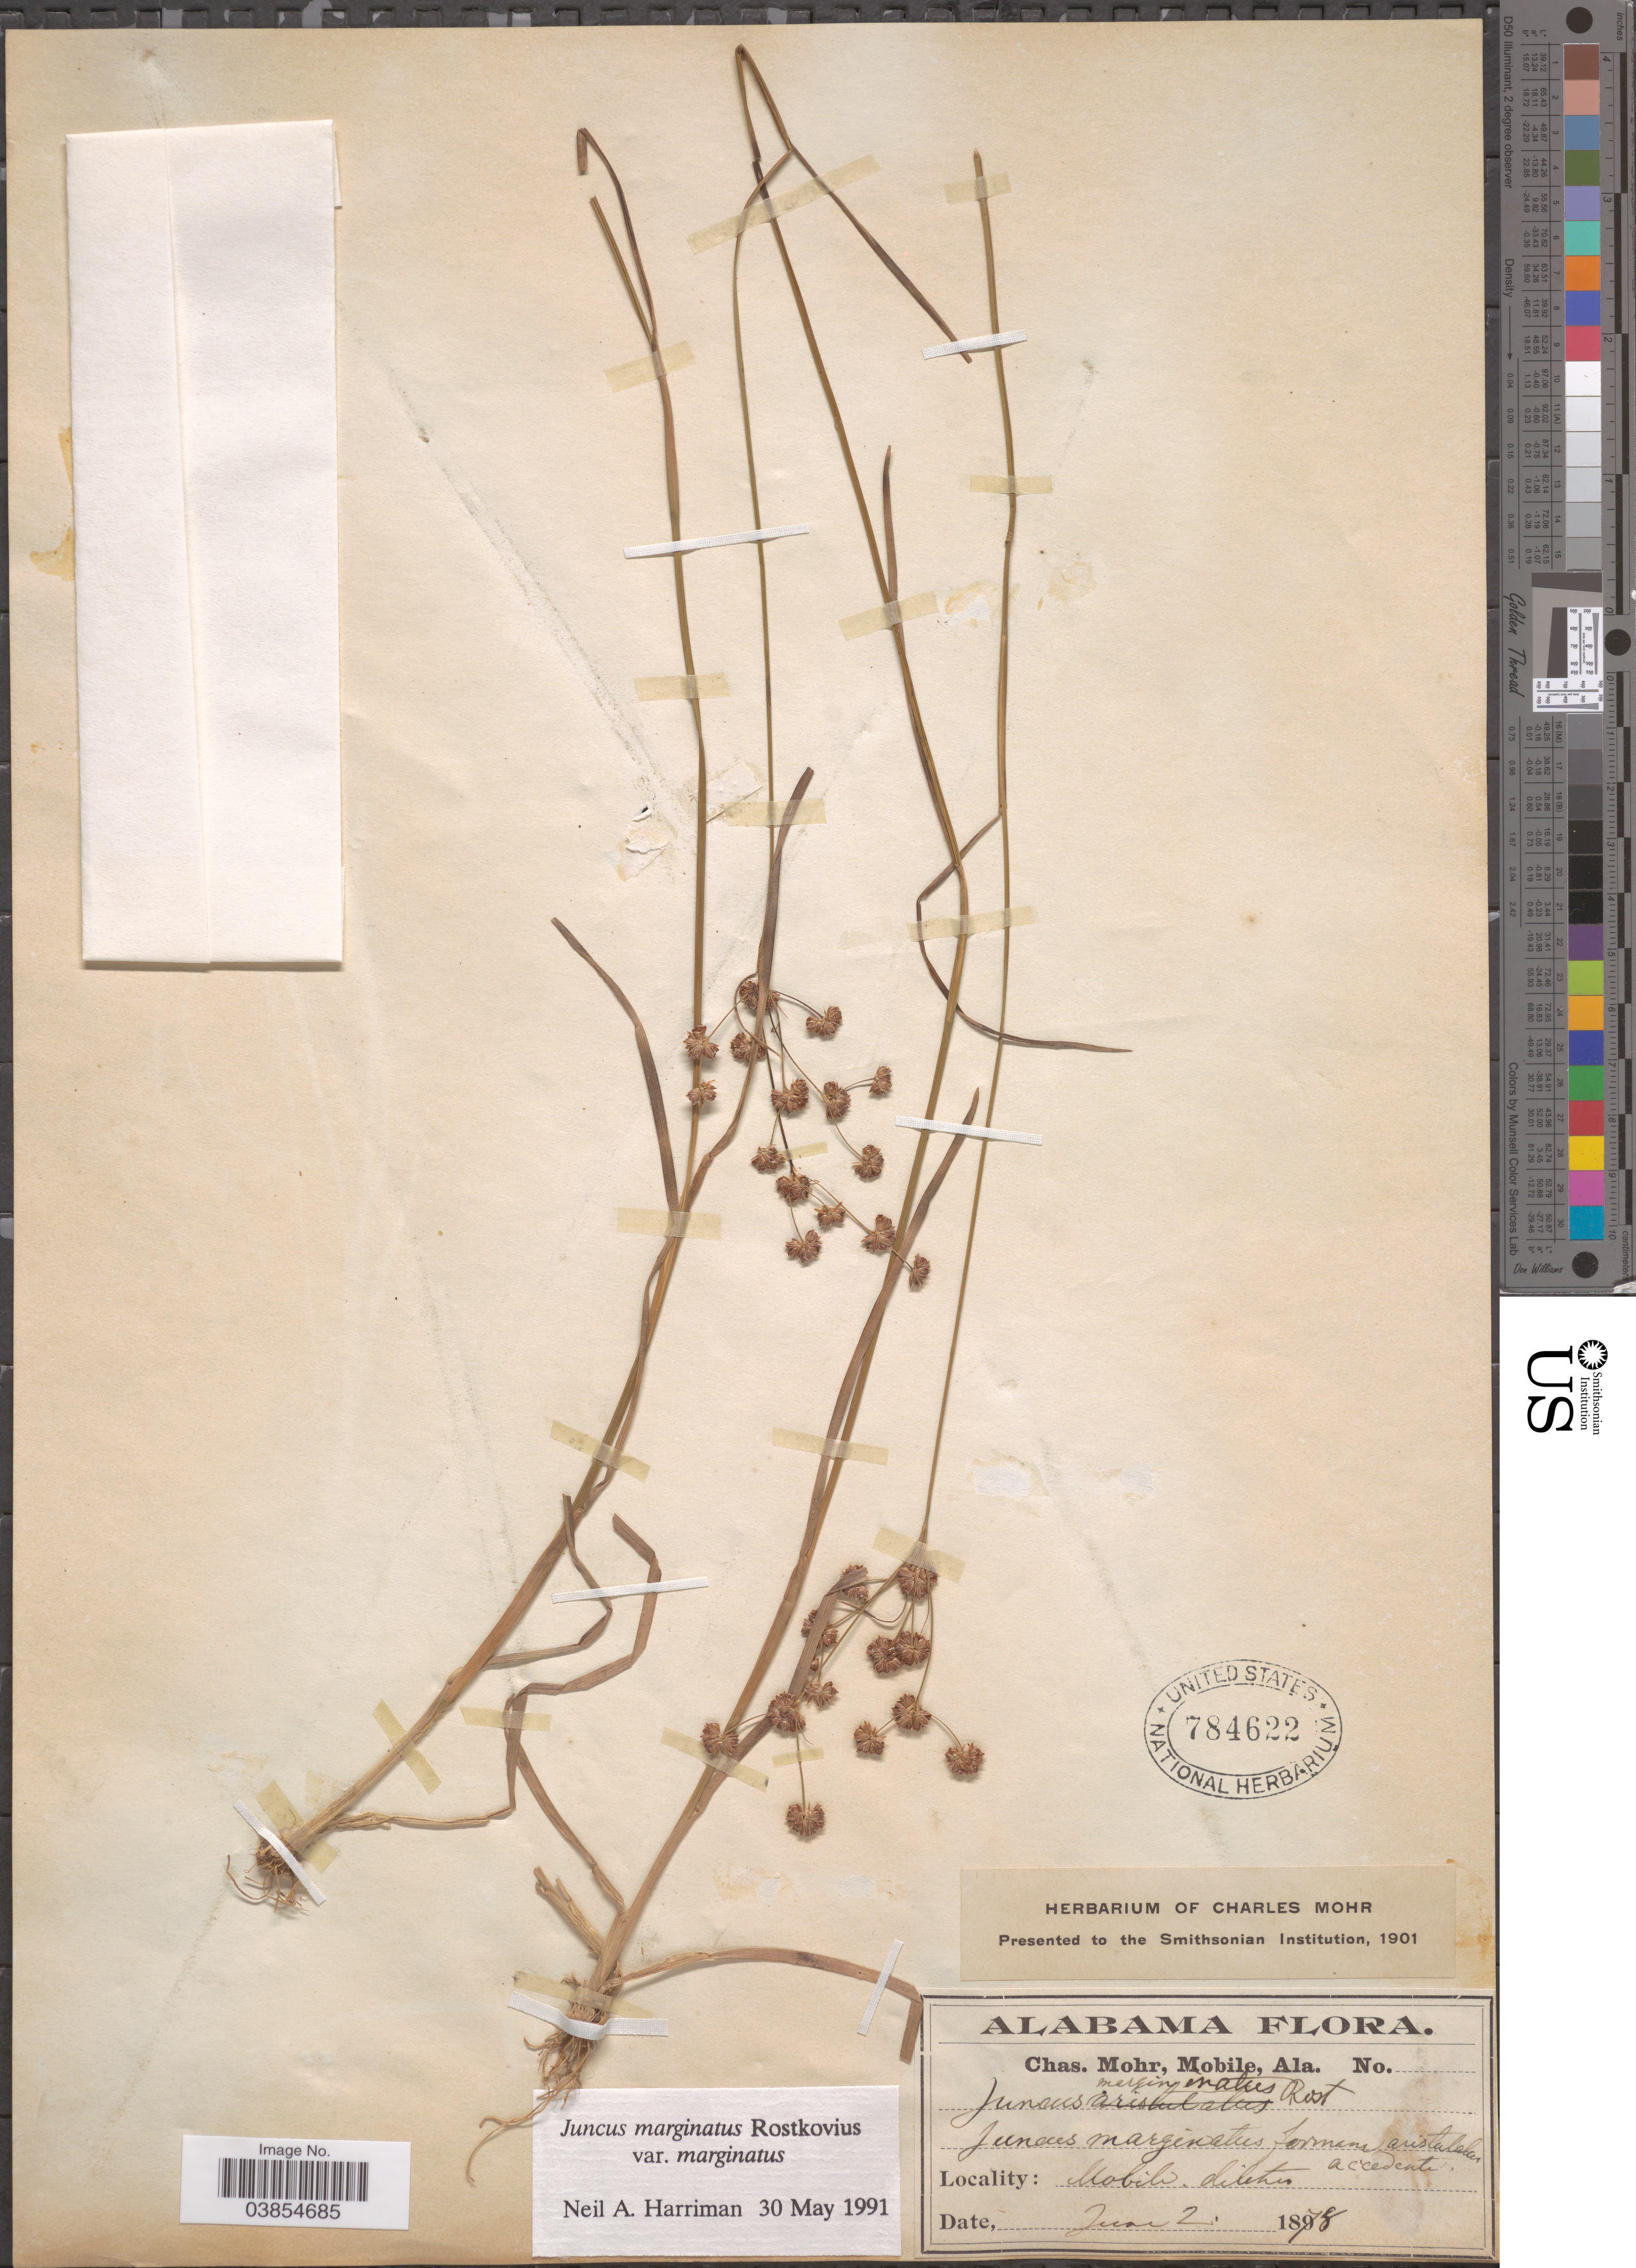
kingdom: Plantae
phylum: Tracheophyta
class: Liliopsida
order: Poales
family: Juncaceae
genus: Juncus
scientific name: Juncus marginatus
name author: Rostk.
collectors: Mohr, C. T. (herbarium)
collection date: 1878-06-02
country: United States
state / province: Alabama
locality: Mobile.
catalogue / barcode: US 784622